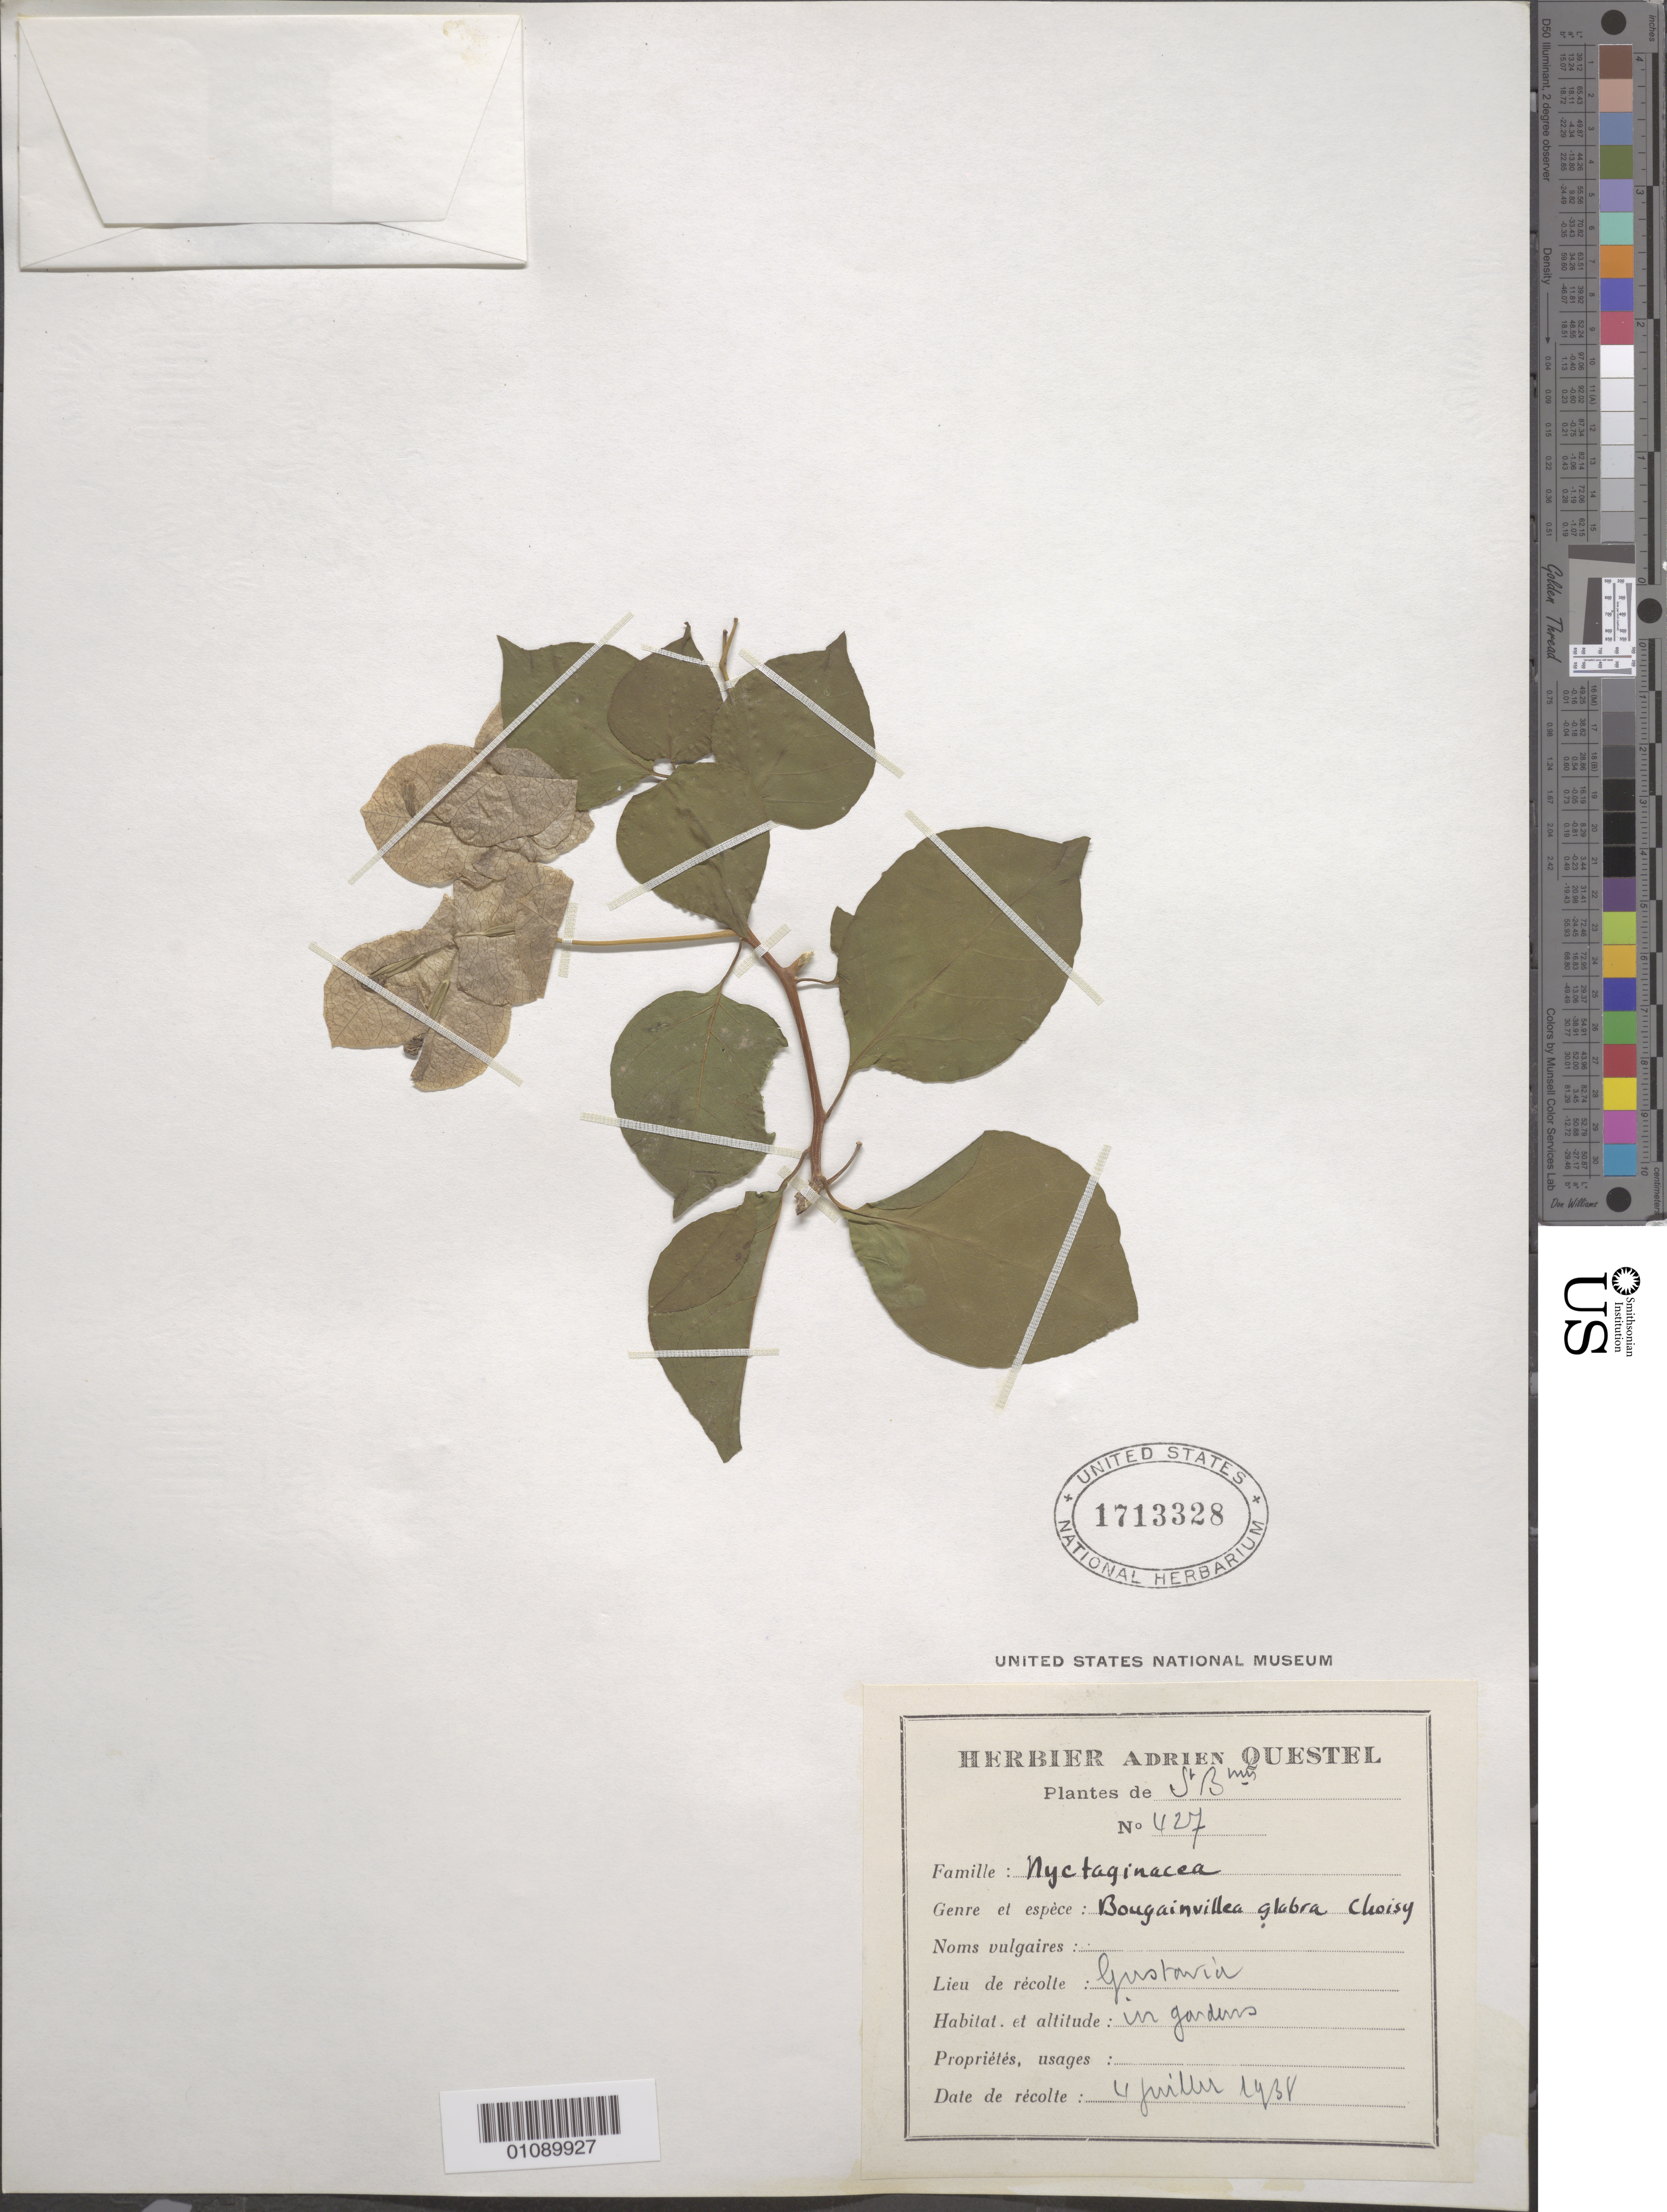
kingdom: Plantae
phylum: Tracheophyta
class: Magnoliopsida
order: Caryophyllales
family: Nyctaginaceae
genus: Bougainvillea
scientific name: Bougainvillea glabra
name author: Choisy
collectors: A. Questel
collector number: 427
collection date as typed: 04 Jul 1938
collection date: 1938-07-04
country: Saint Barthélemy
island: St. Barthélemy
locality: St Barts, Gustavia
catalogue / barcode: US 1713328